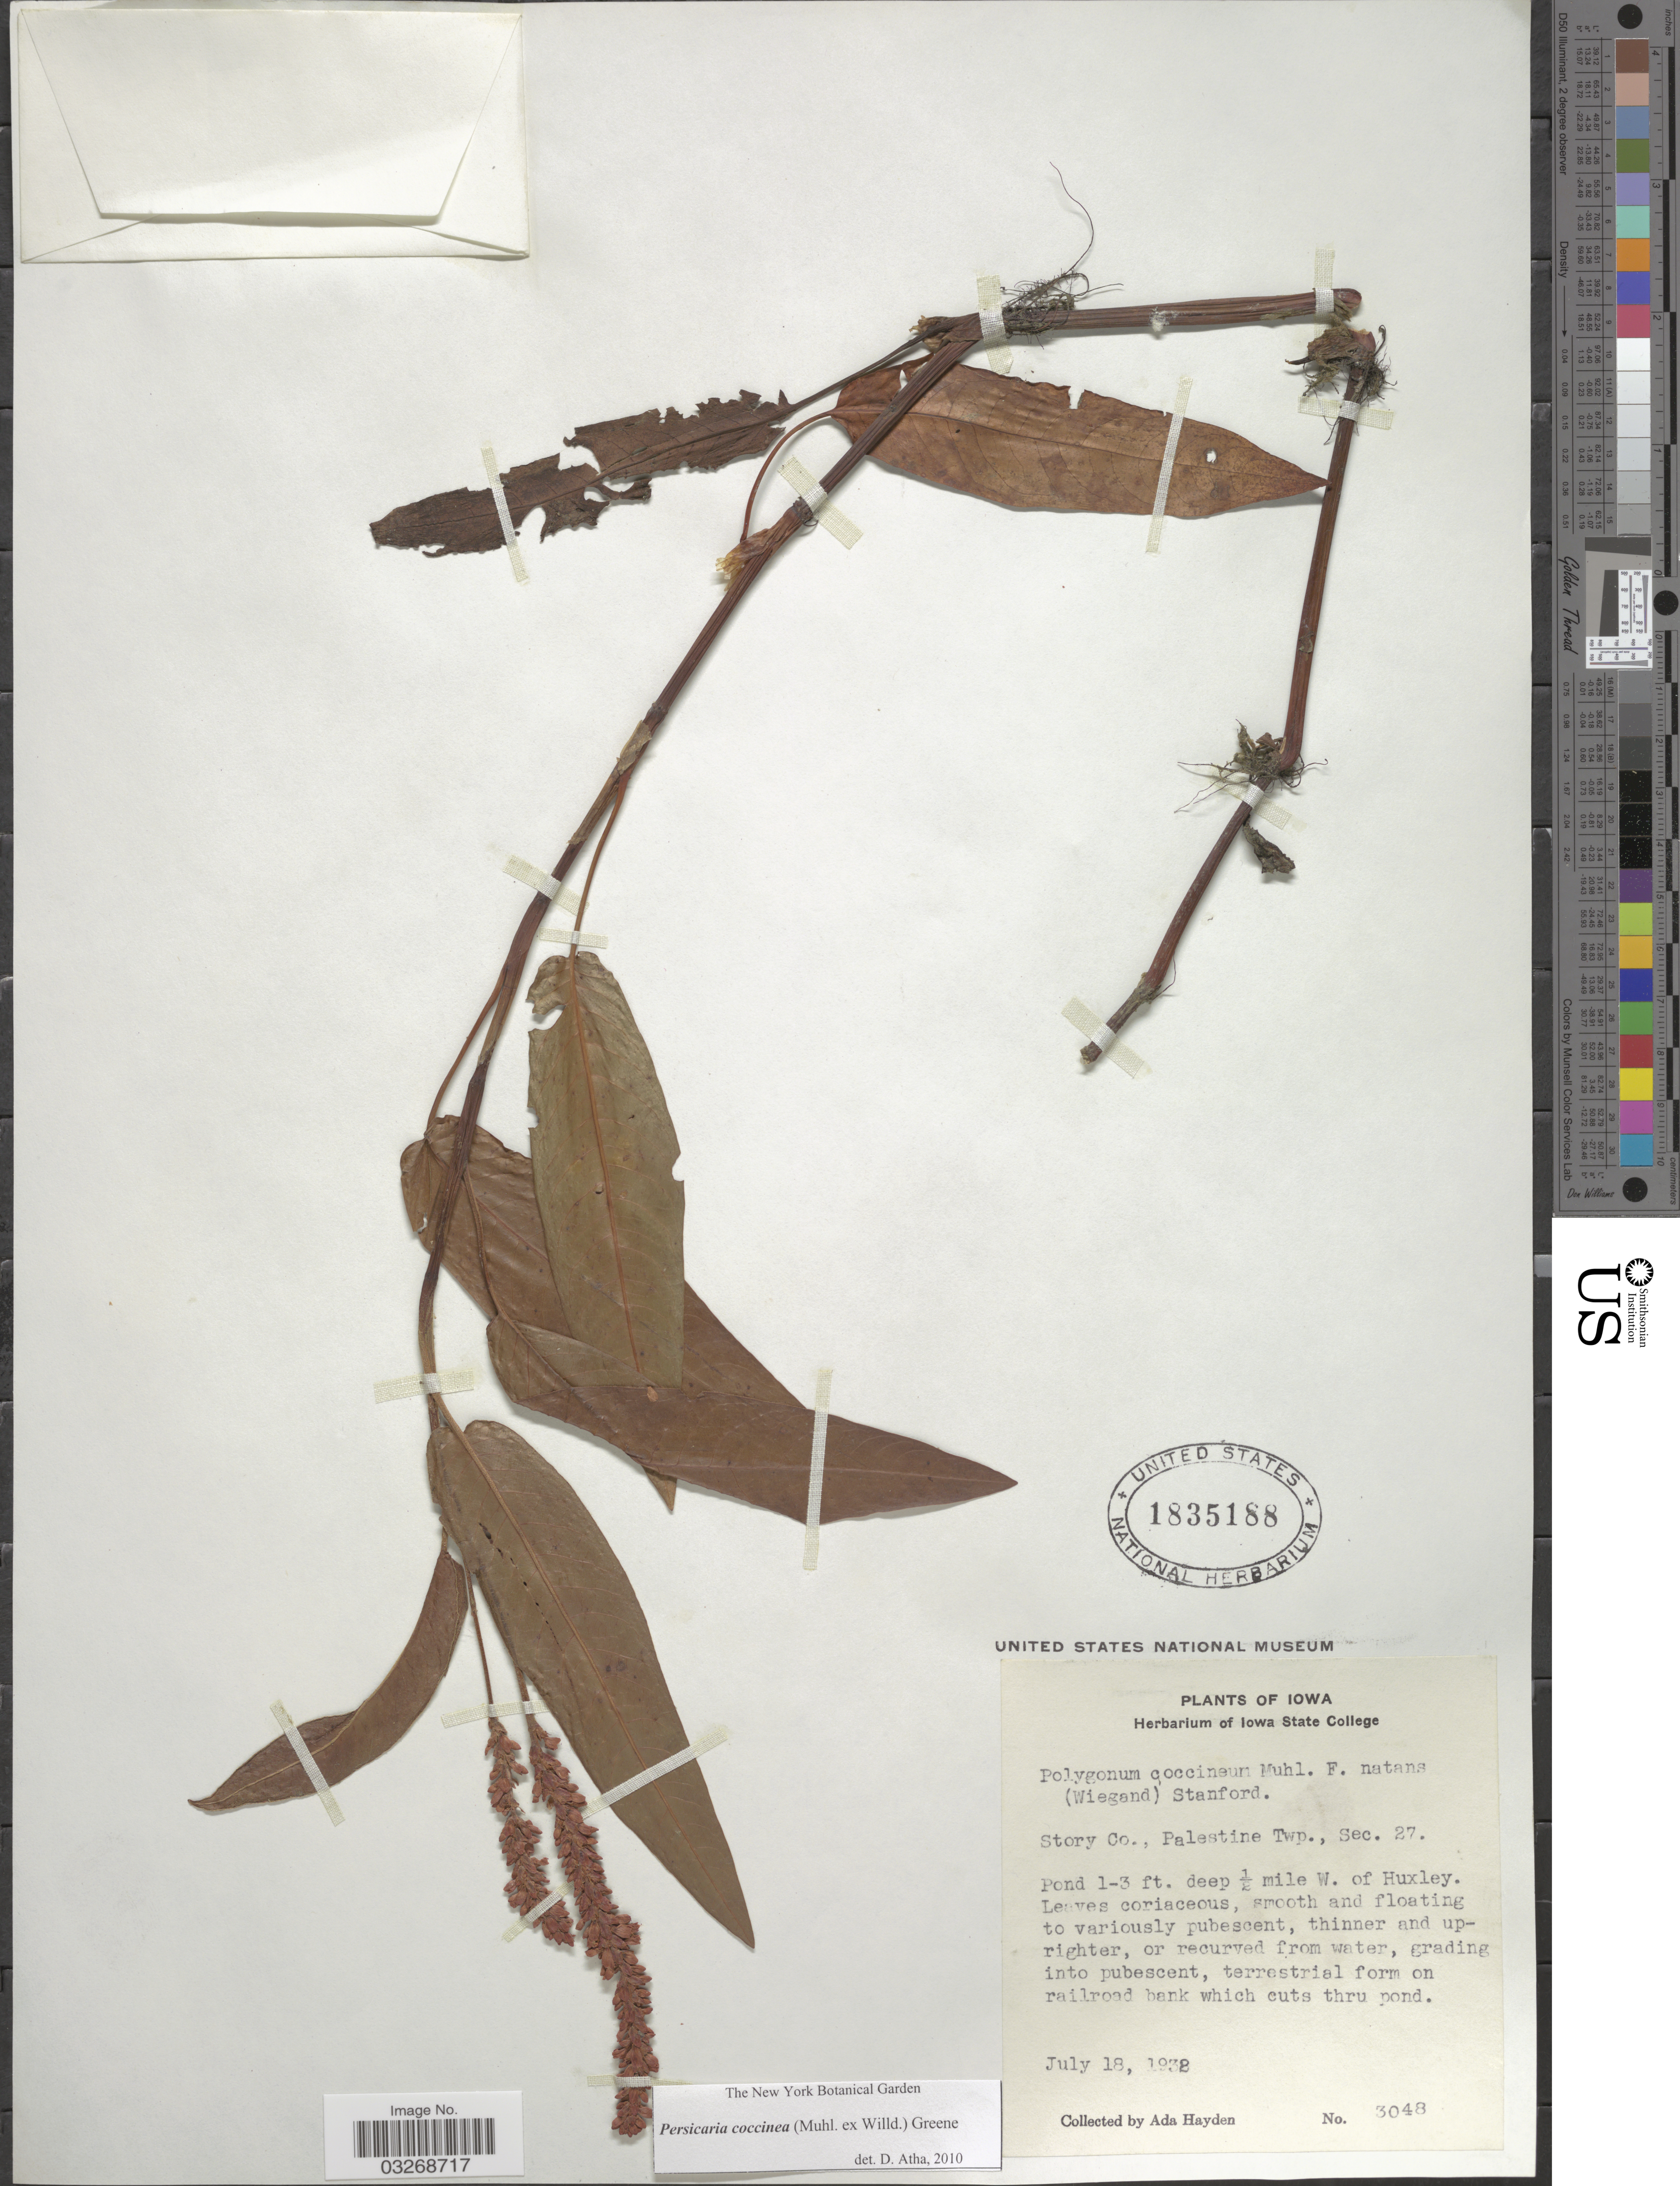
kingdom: Plantae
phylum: Tracheophyta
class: Magnoliopsida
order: Caryophyllales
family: Polygonaceae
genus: Persicaria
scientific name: Persicaria coccinea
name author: (Muhl. ex Willd.) Greene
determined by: Atha, D. E.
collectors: Ada Hayden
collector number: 3048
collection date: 1932-07-18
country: United States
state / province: Iowa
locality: Story Co., Palestine Twp., Sec. 27. ½ mile W. of Huxley.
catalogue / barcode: US 1835188